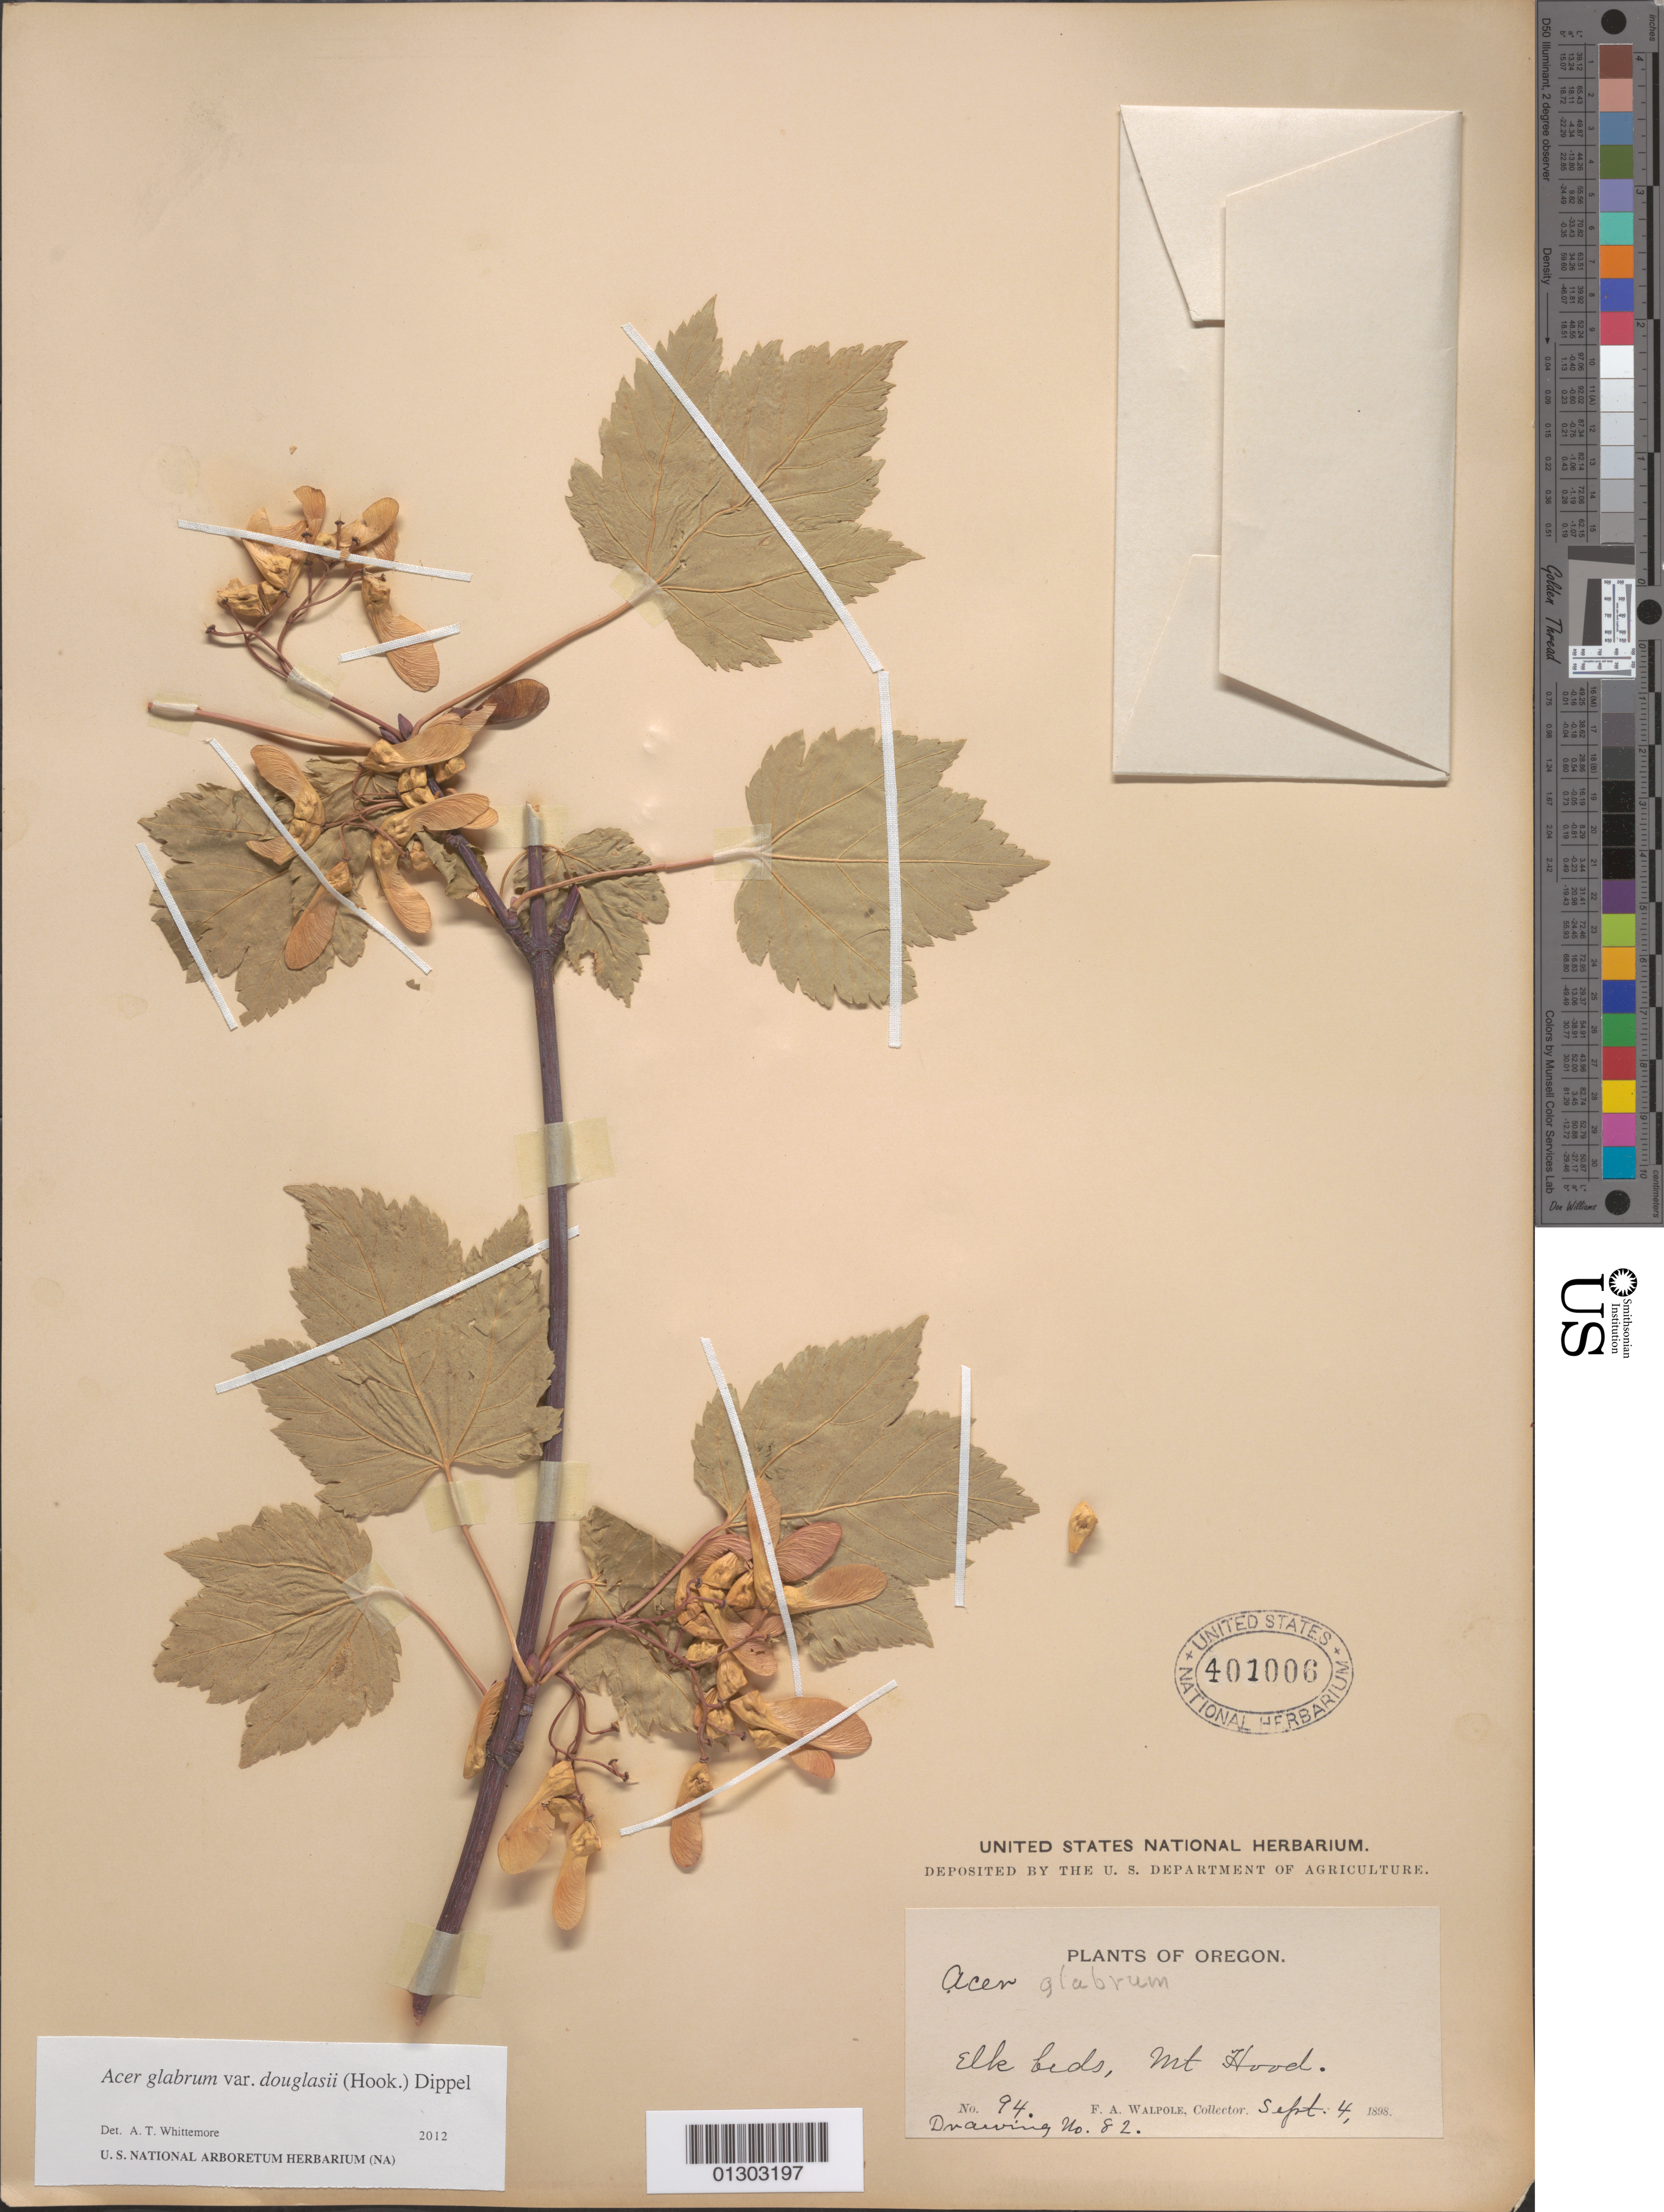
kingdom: Plantae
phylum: Tracheophyta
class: Magnoliopsida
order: Sapindales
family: Sapindaceae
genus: Acer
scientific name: Acer glabrum var. douglasii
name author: (Hook.) Dippel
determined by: Whittemore, A. T.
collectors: F. Walpole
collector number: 94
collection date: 1898-09-04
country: United States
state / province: Oregon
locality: Mt Hood.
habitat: Elk beds.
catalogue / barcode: US 401006